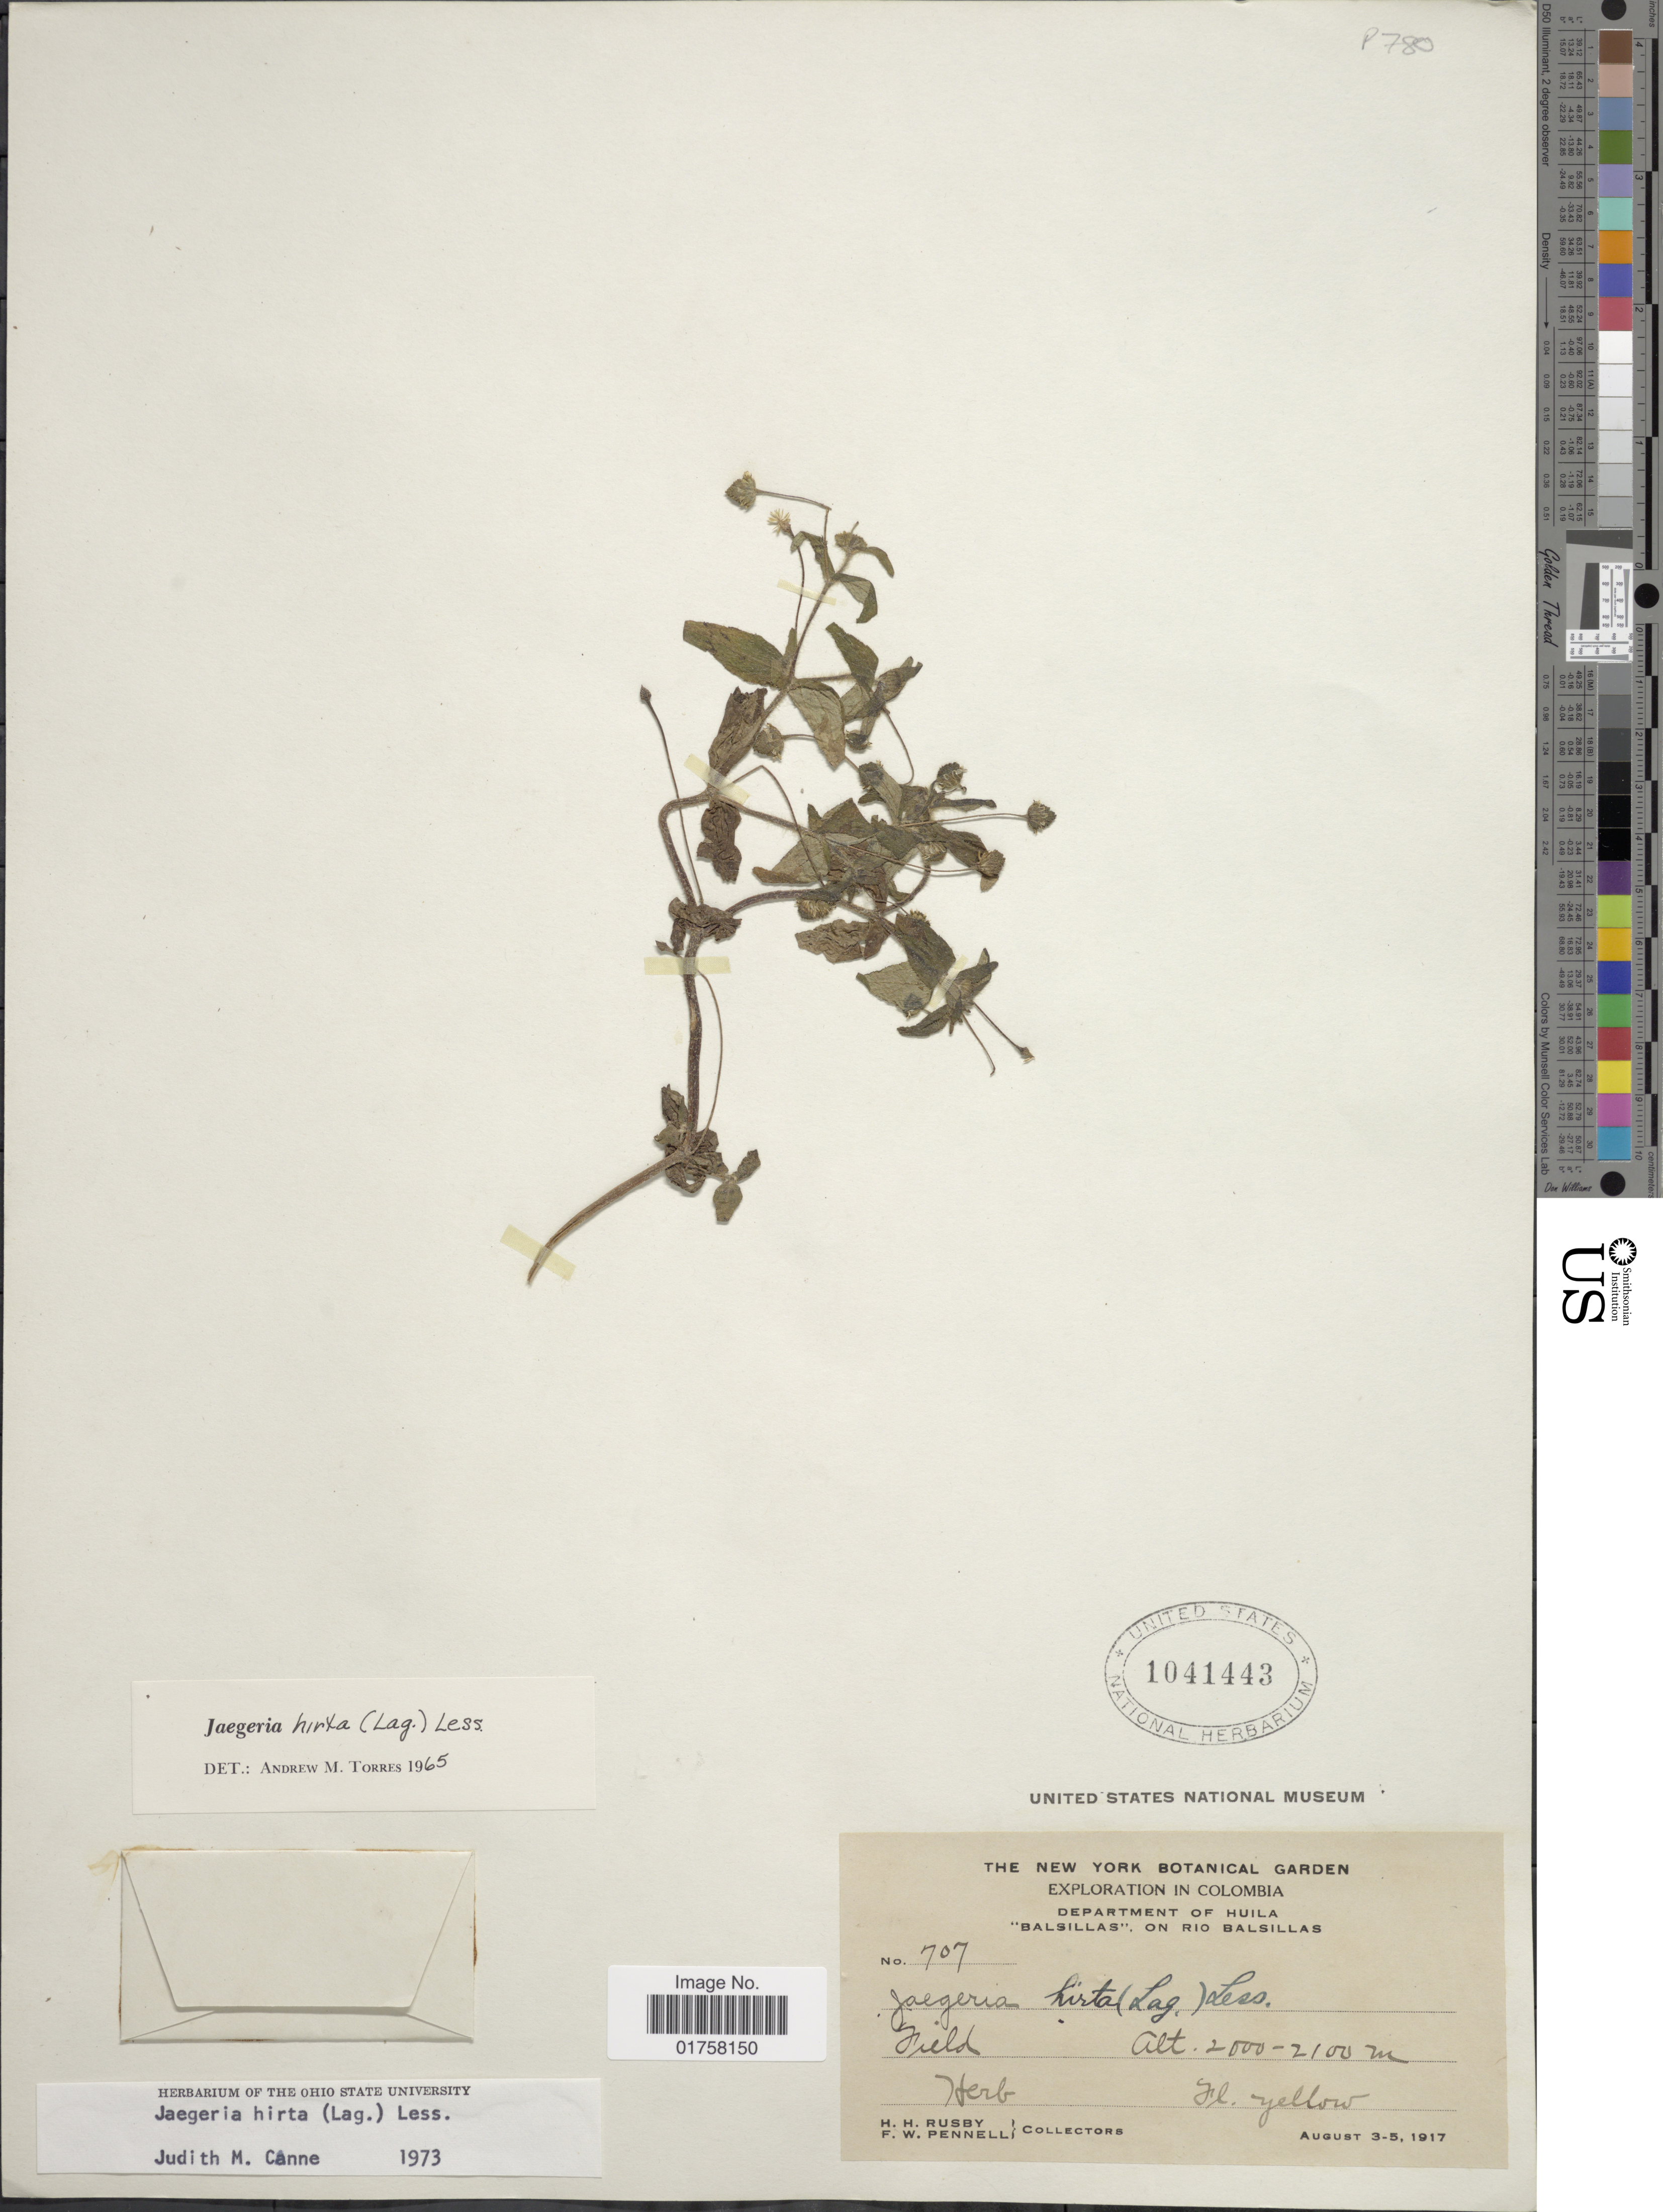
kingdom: Plantae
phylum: Tracheophyta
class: Magnoliopsida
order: Asterales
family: Asteraceae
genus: Jaegeria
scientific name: Jaegeria hirta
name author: (Lag.) Less.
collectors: H. H. Rusby & F. W. Pennell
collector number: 707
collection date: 1917-08-03/1917-08-05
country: Colombia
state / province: Huila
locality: Balsillas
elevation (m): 2000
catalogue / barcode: US 1041443